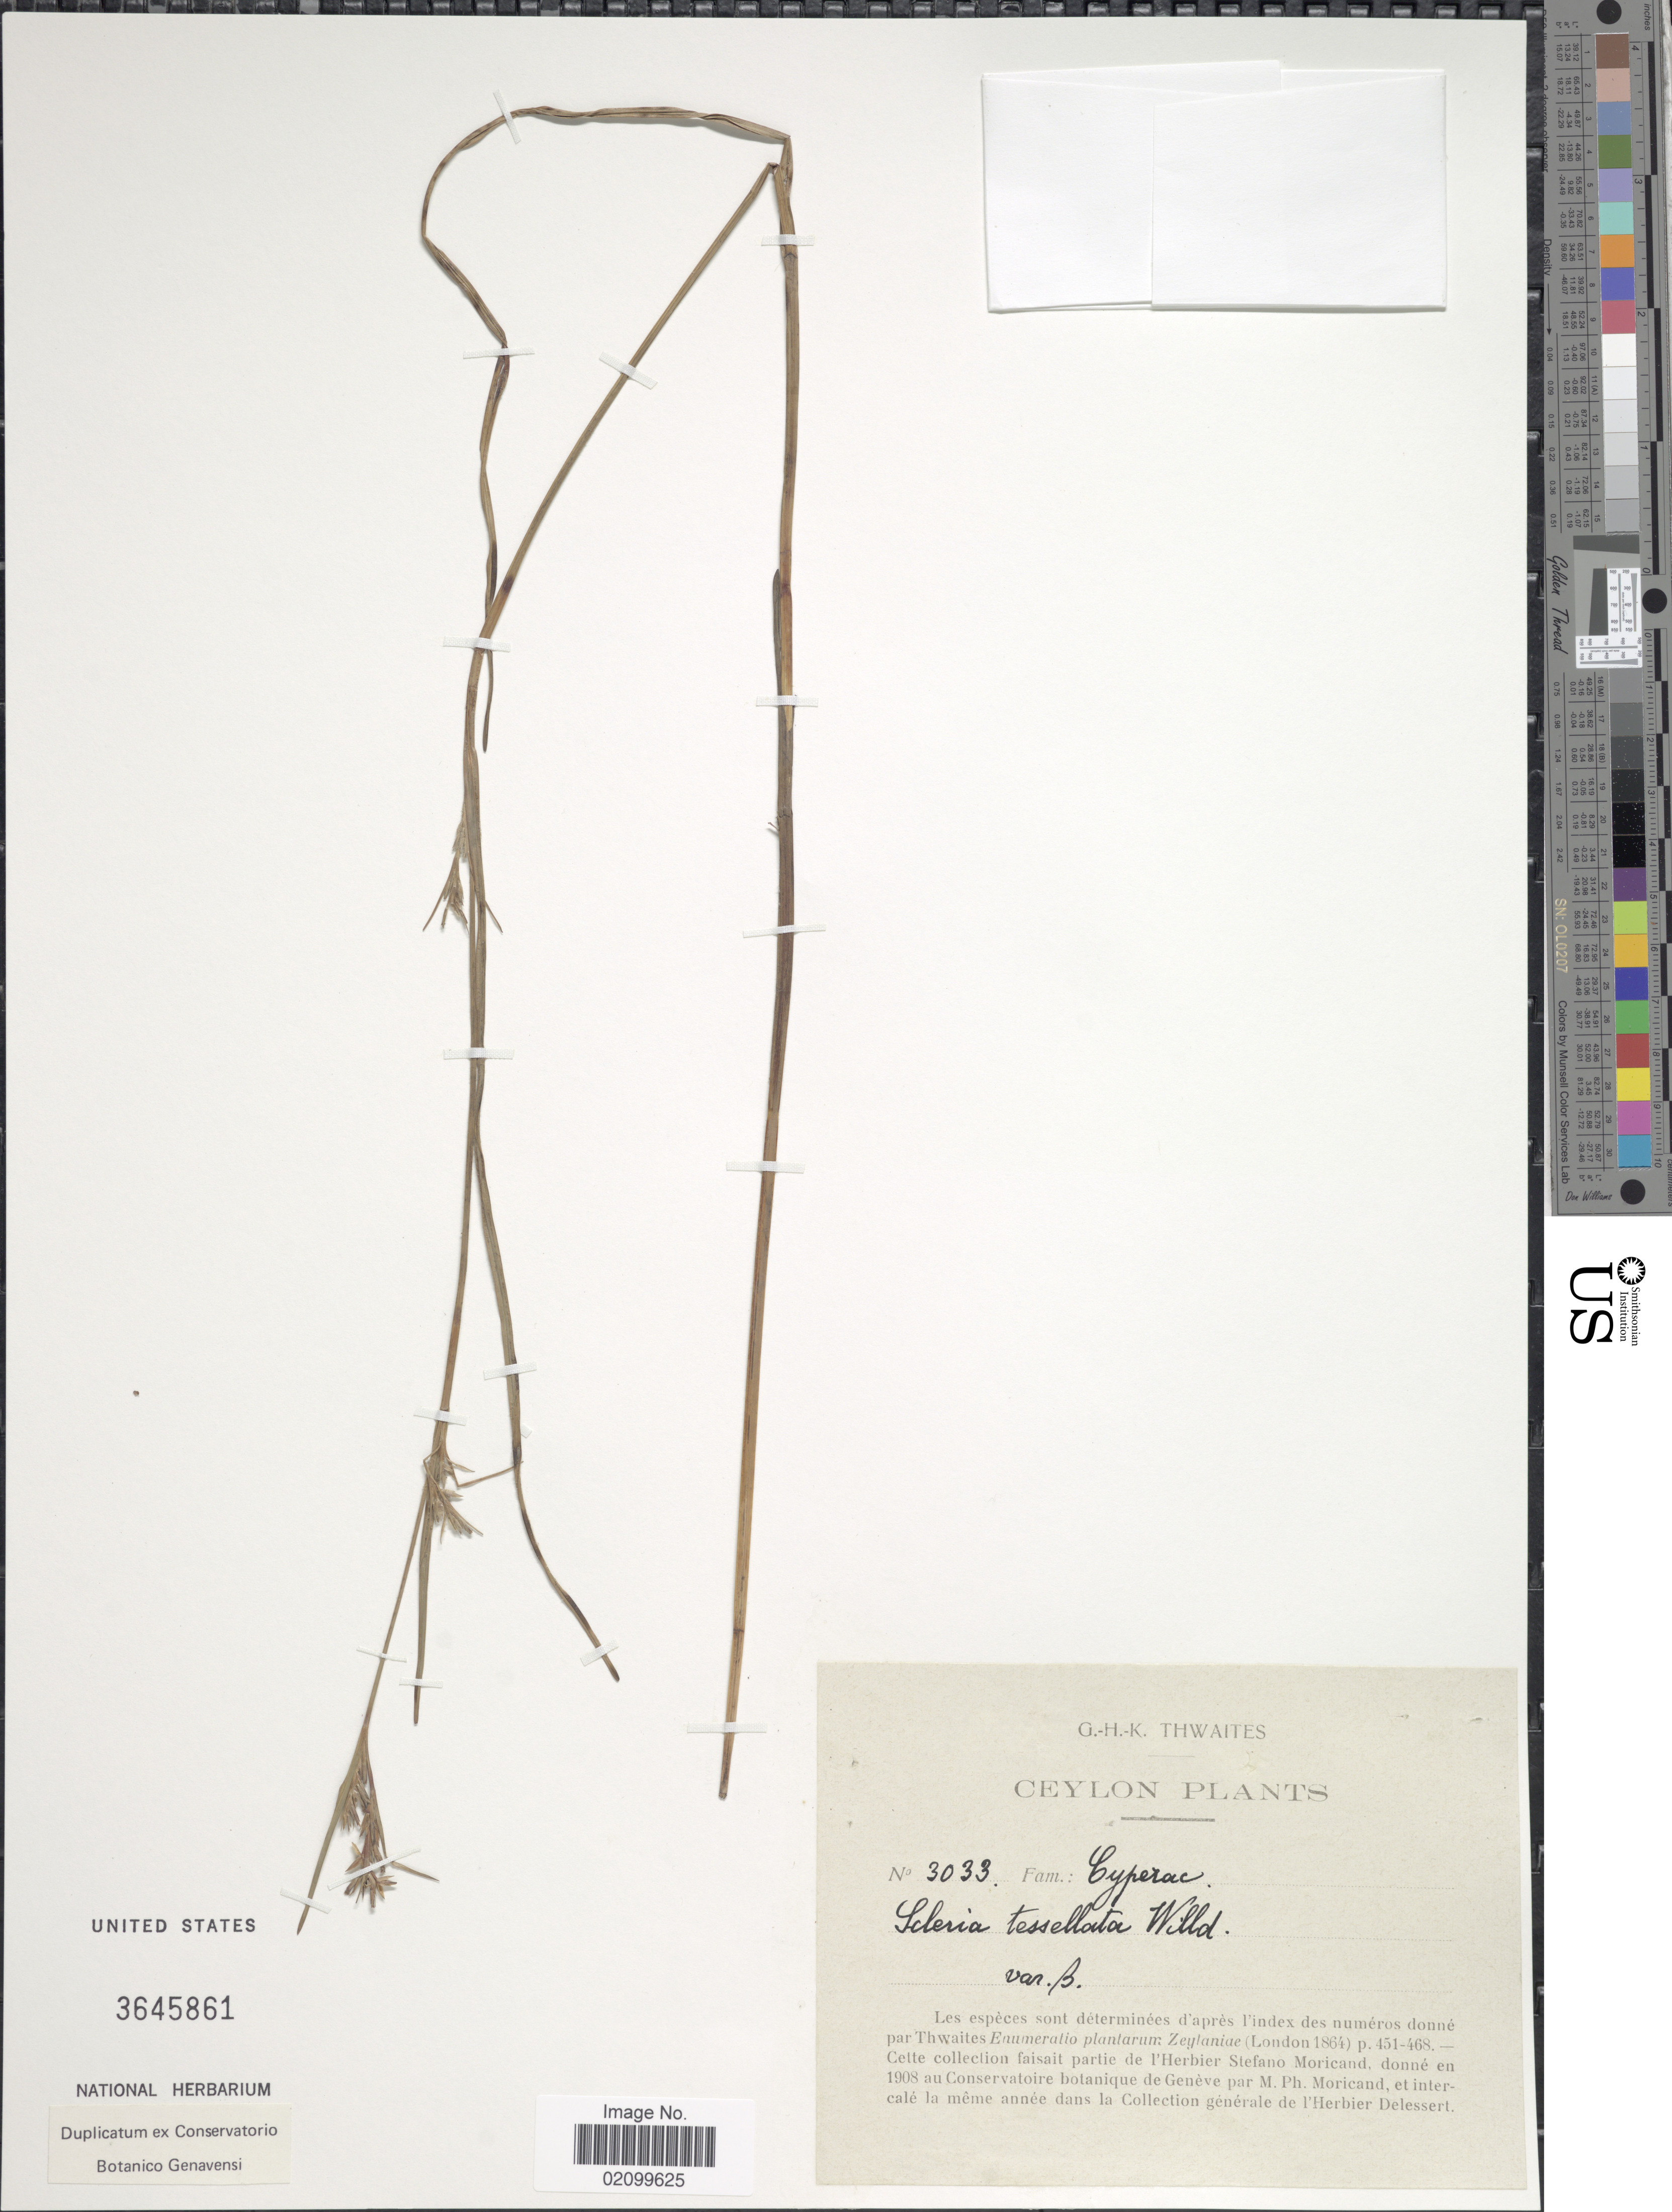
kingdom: Plantae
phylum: Tracheophyta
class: Liliopsida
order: Poales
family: Cyperaceae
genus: Scleria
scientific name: Scleria tessellata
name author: Willd.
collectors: Ex herb. Stefano Moricand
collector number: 3033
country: Sri Lanka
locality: Ceylon.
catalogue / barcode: US 3645861